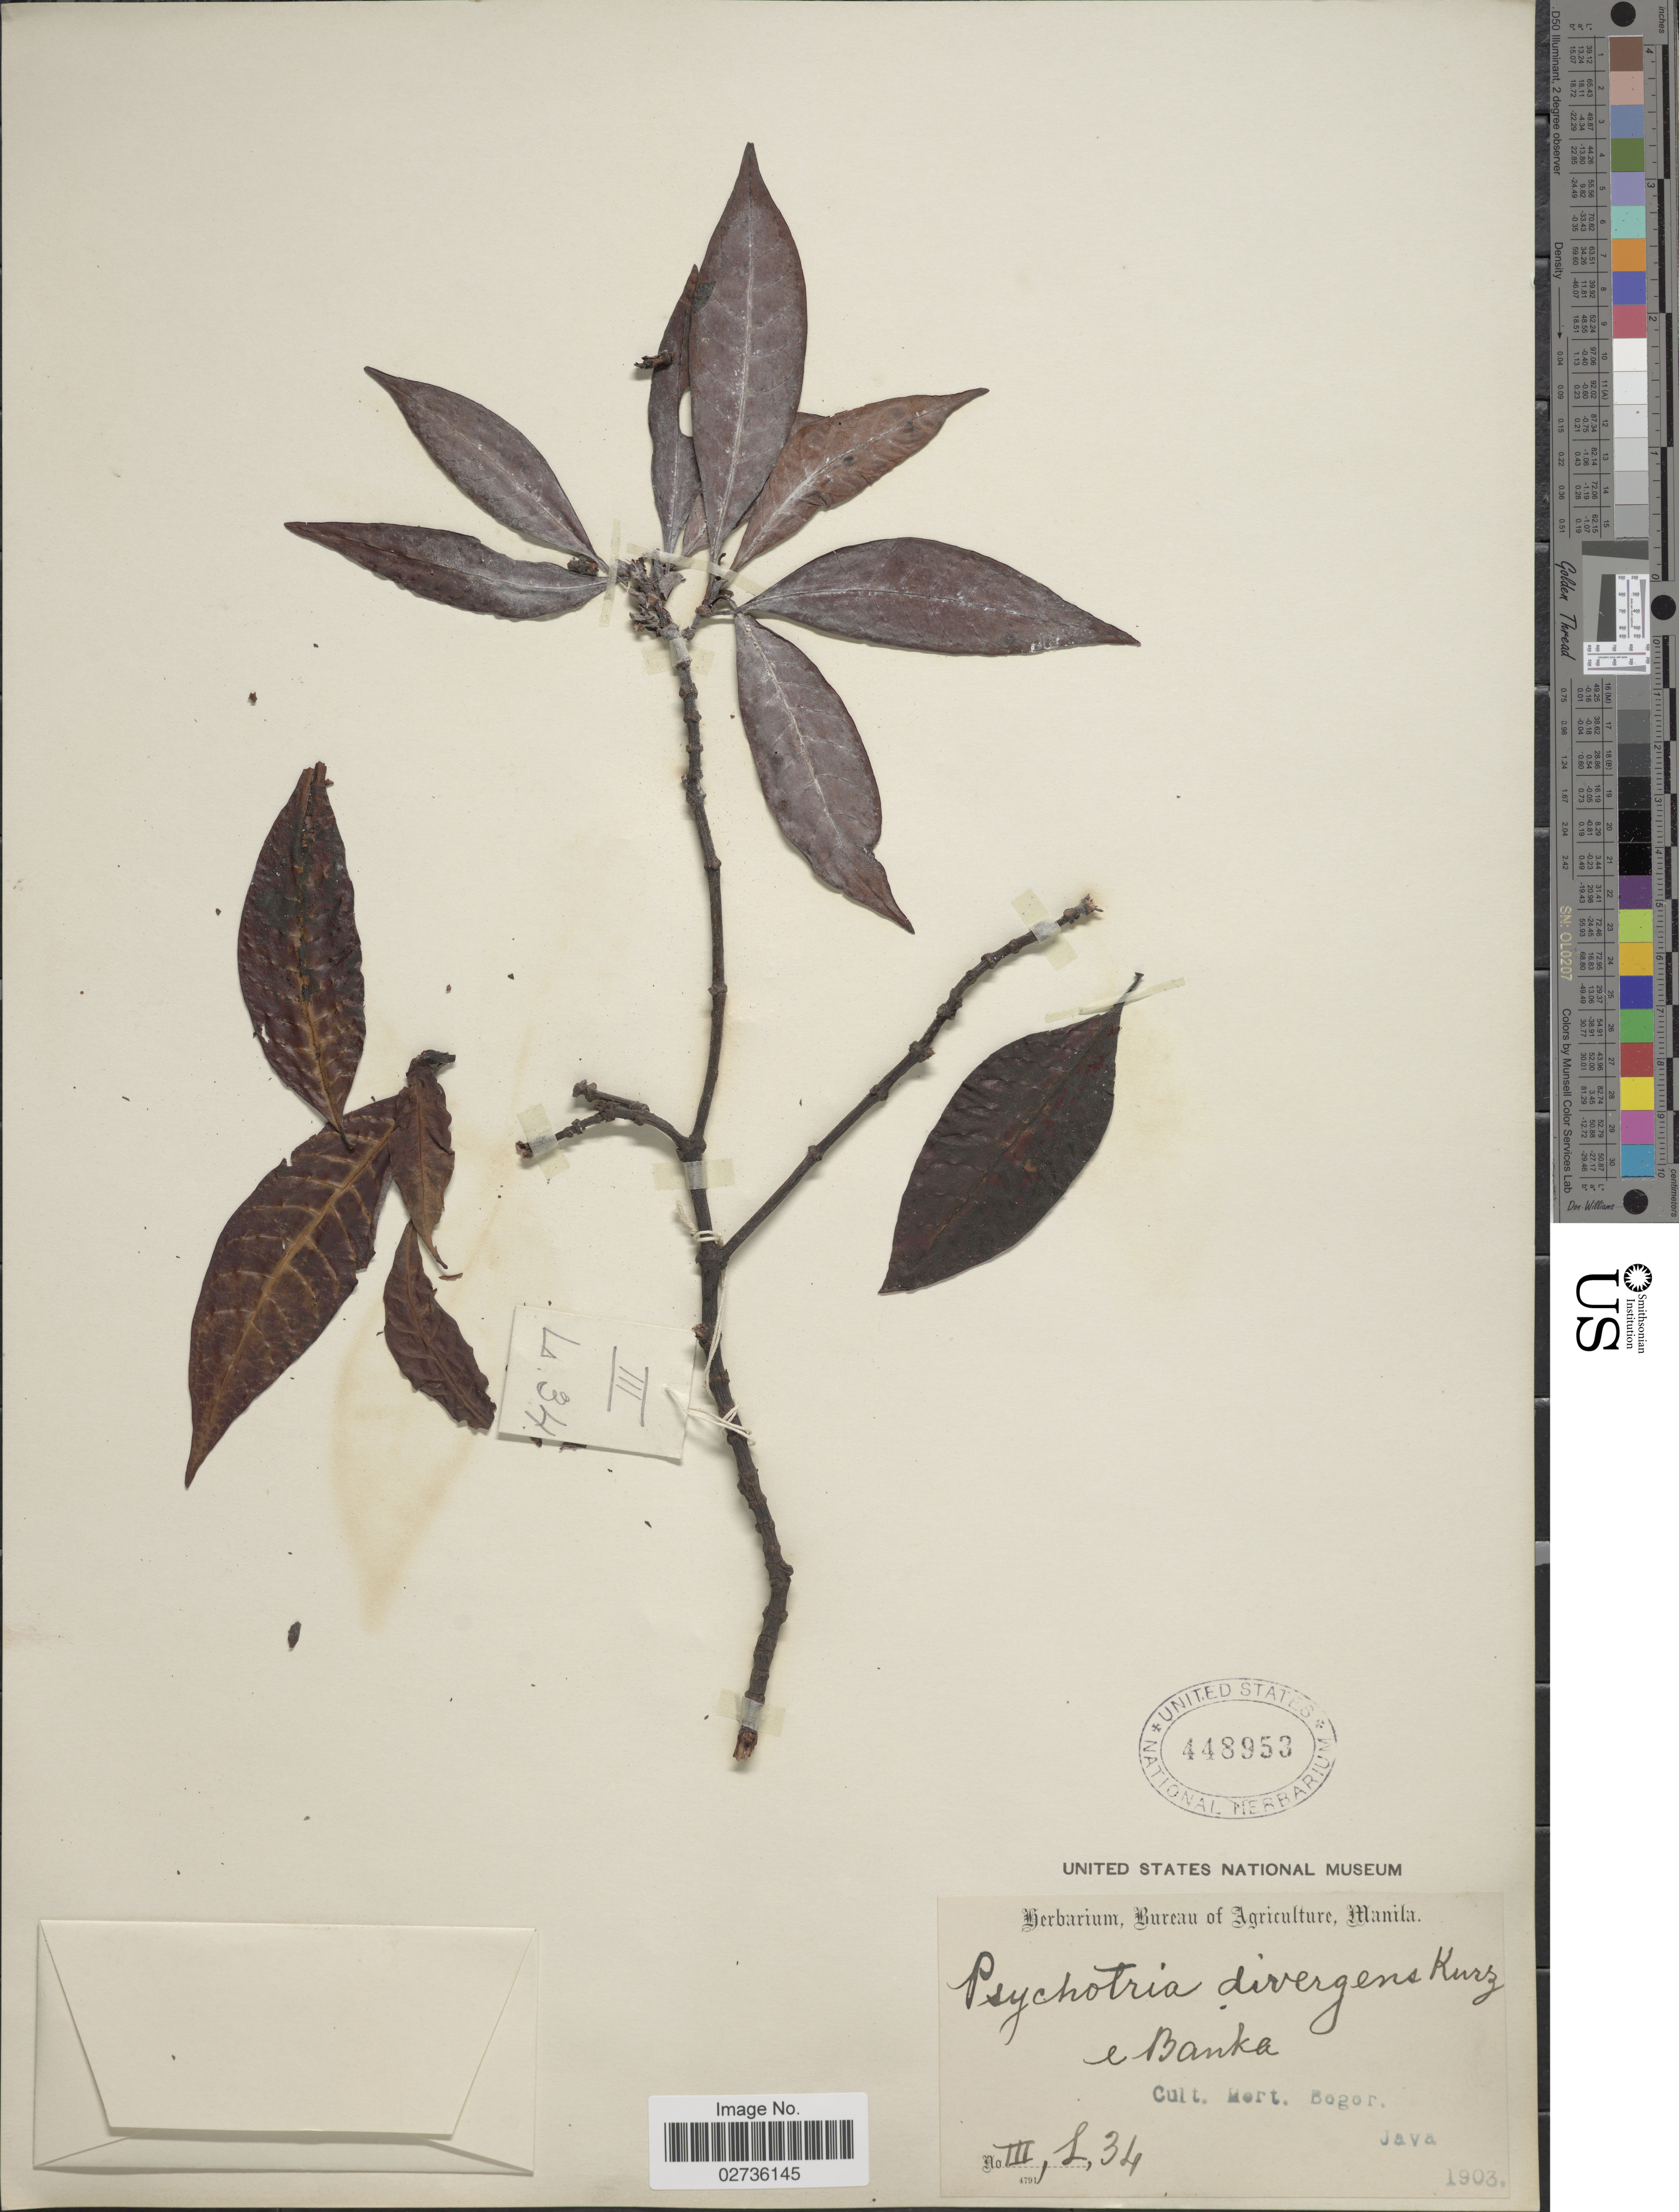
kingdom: Plantae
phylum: Tracheophyta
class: Magnoliopsida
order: Gentianales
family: Rubiaceae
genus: Psychotria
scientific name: Psychotria divergens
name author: Blume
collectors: Banka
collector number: III,L,34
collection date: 1903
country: Indonesia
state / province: Java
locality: Cult. Hort. Bogor.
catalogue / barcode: US 448953